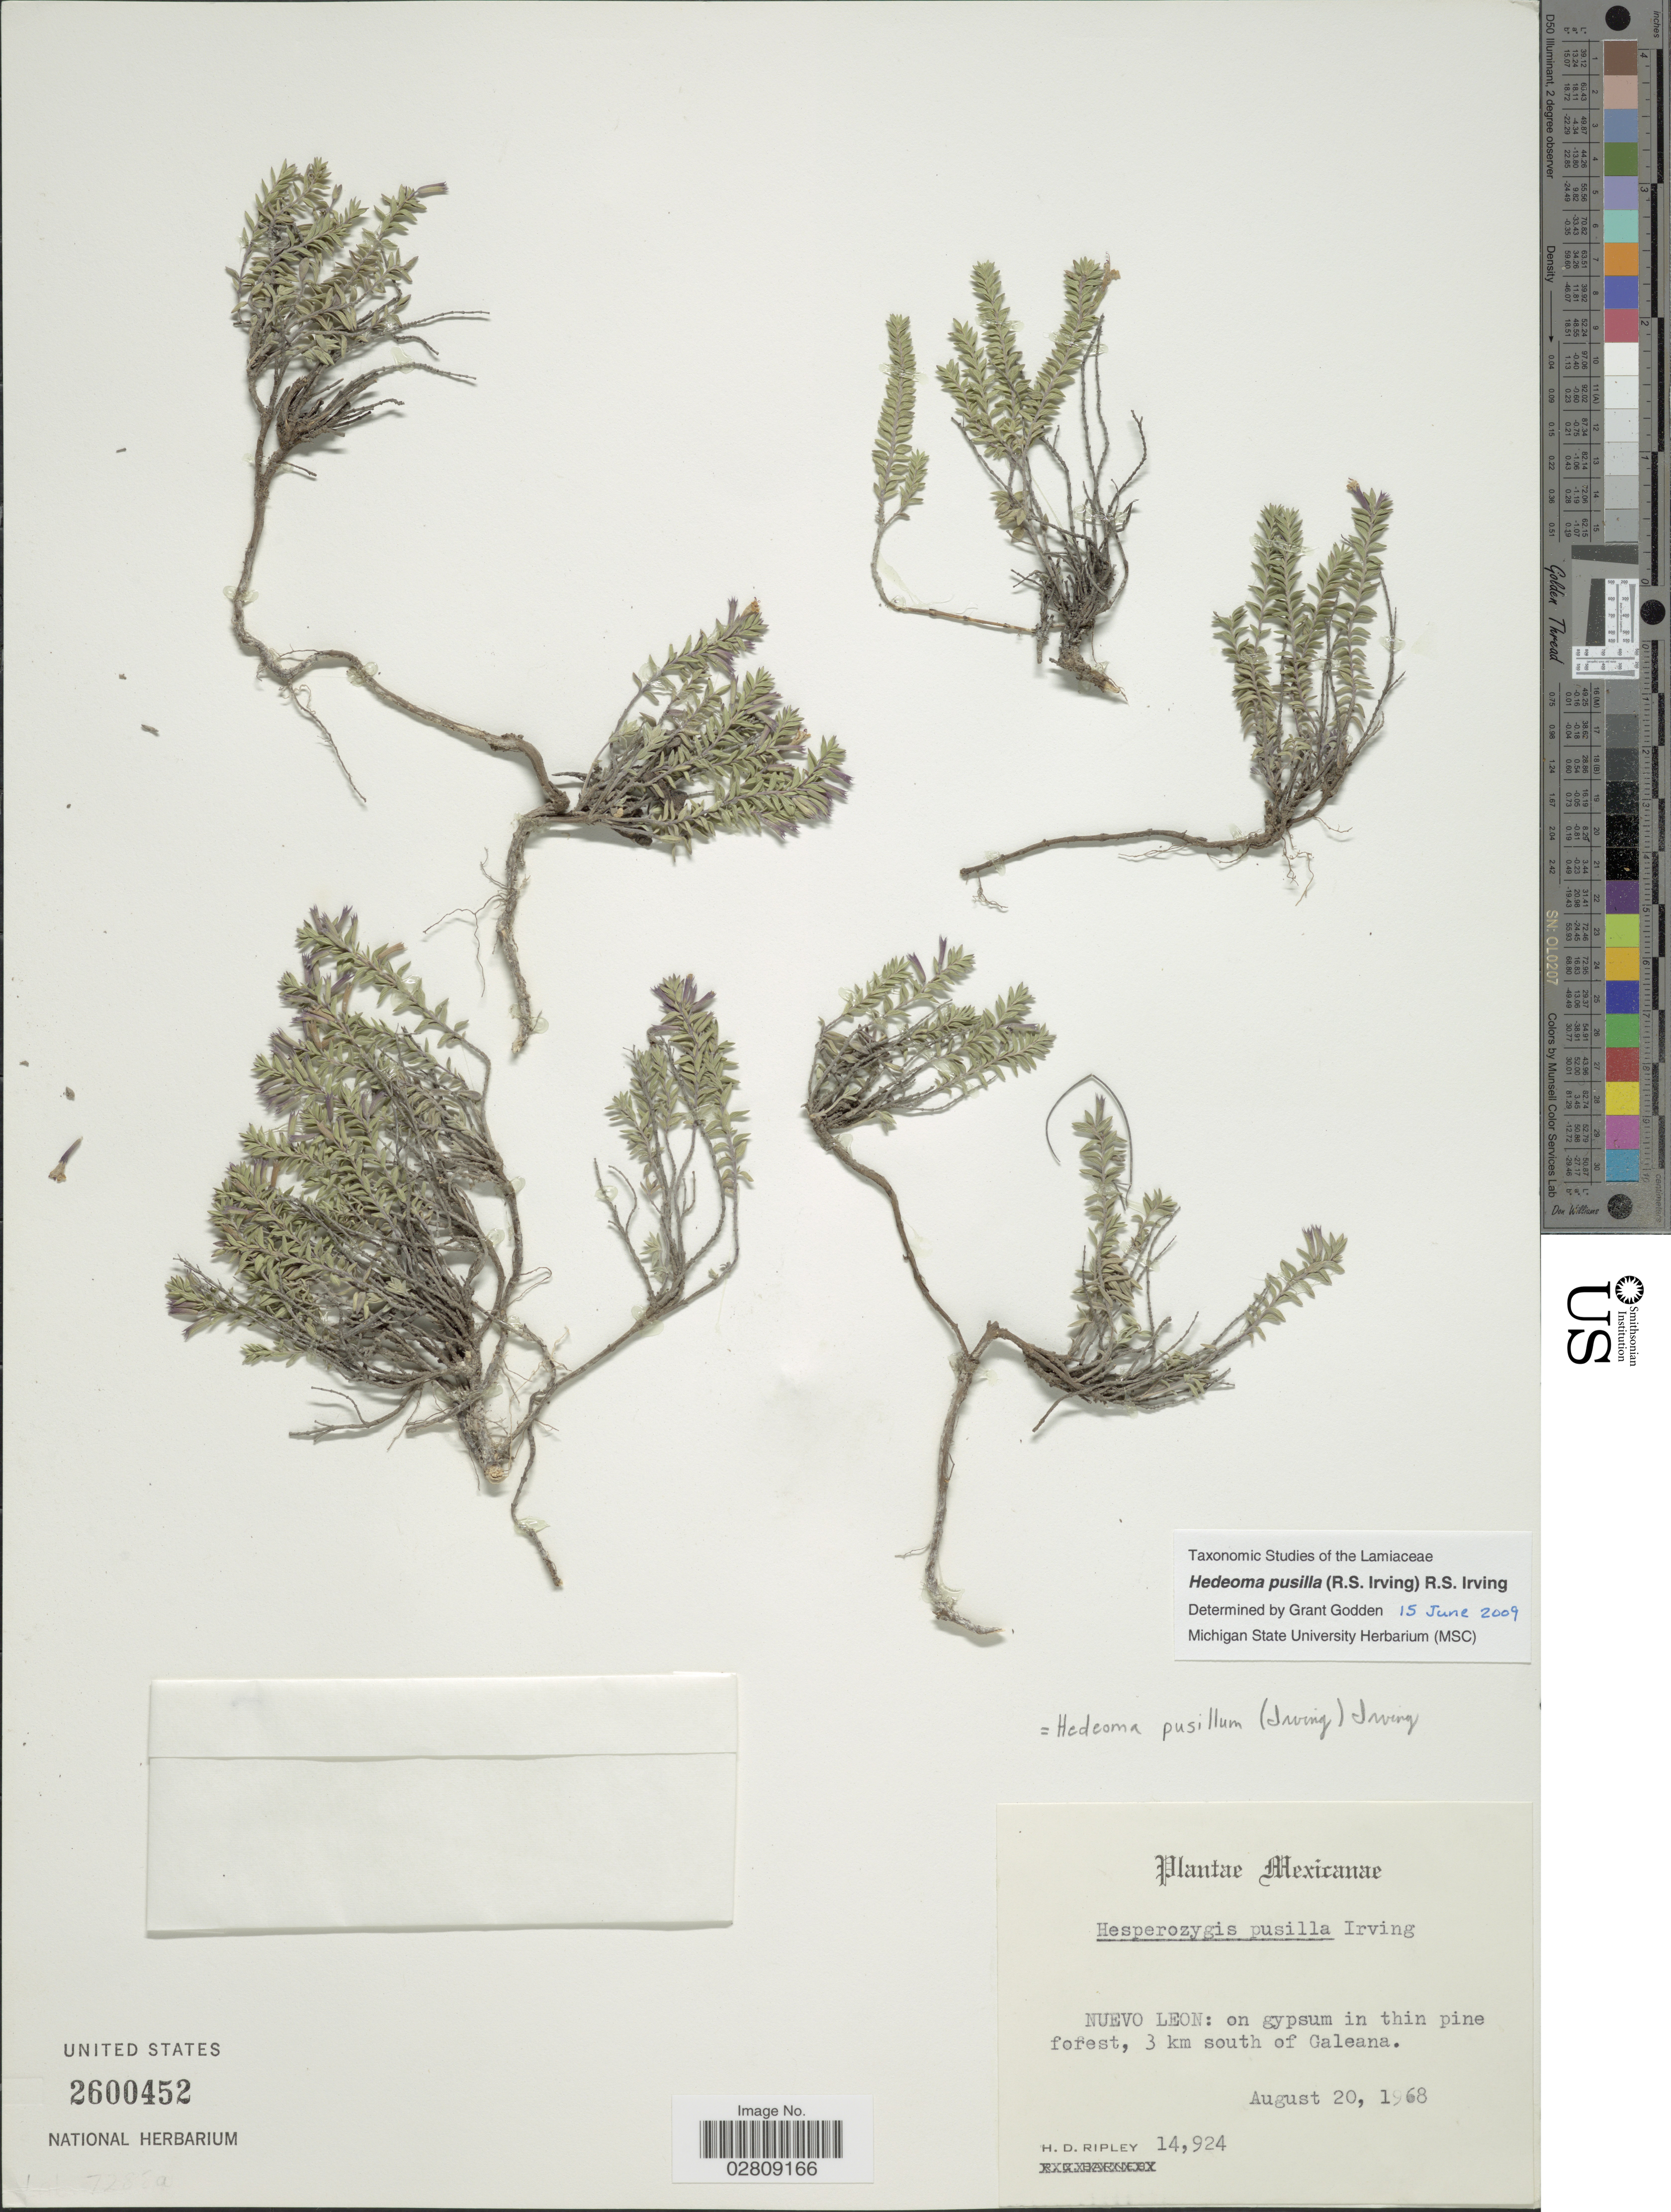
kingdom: Plantae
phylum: Tracheophyta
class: Magnoliopsida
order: Lamiales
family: Lamiaceae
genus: Hedeoma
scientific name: Hedeoma pusilla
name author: (R.S. Irving) R.S. Irving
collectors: H. Ripley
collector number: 14924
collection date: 1968-08-20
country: Mexico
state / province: Nuevo León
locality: On gypsum in thin pine forest, 3 km south of Galeana.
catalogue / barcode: US 2600452